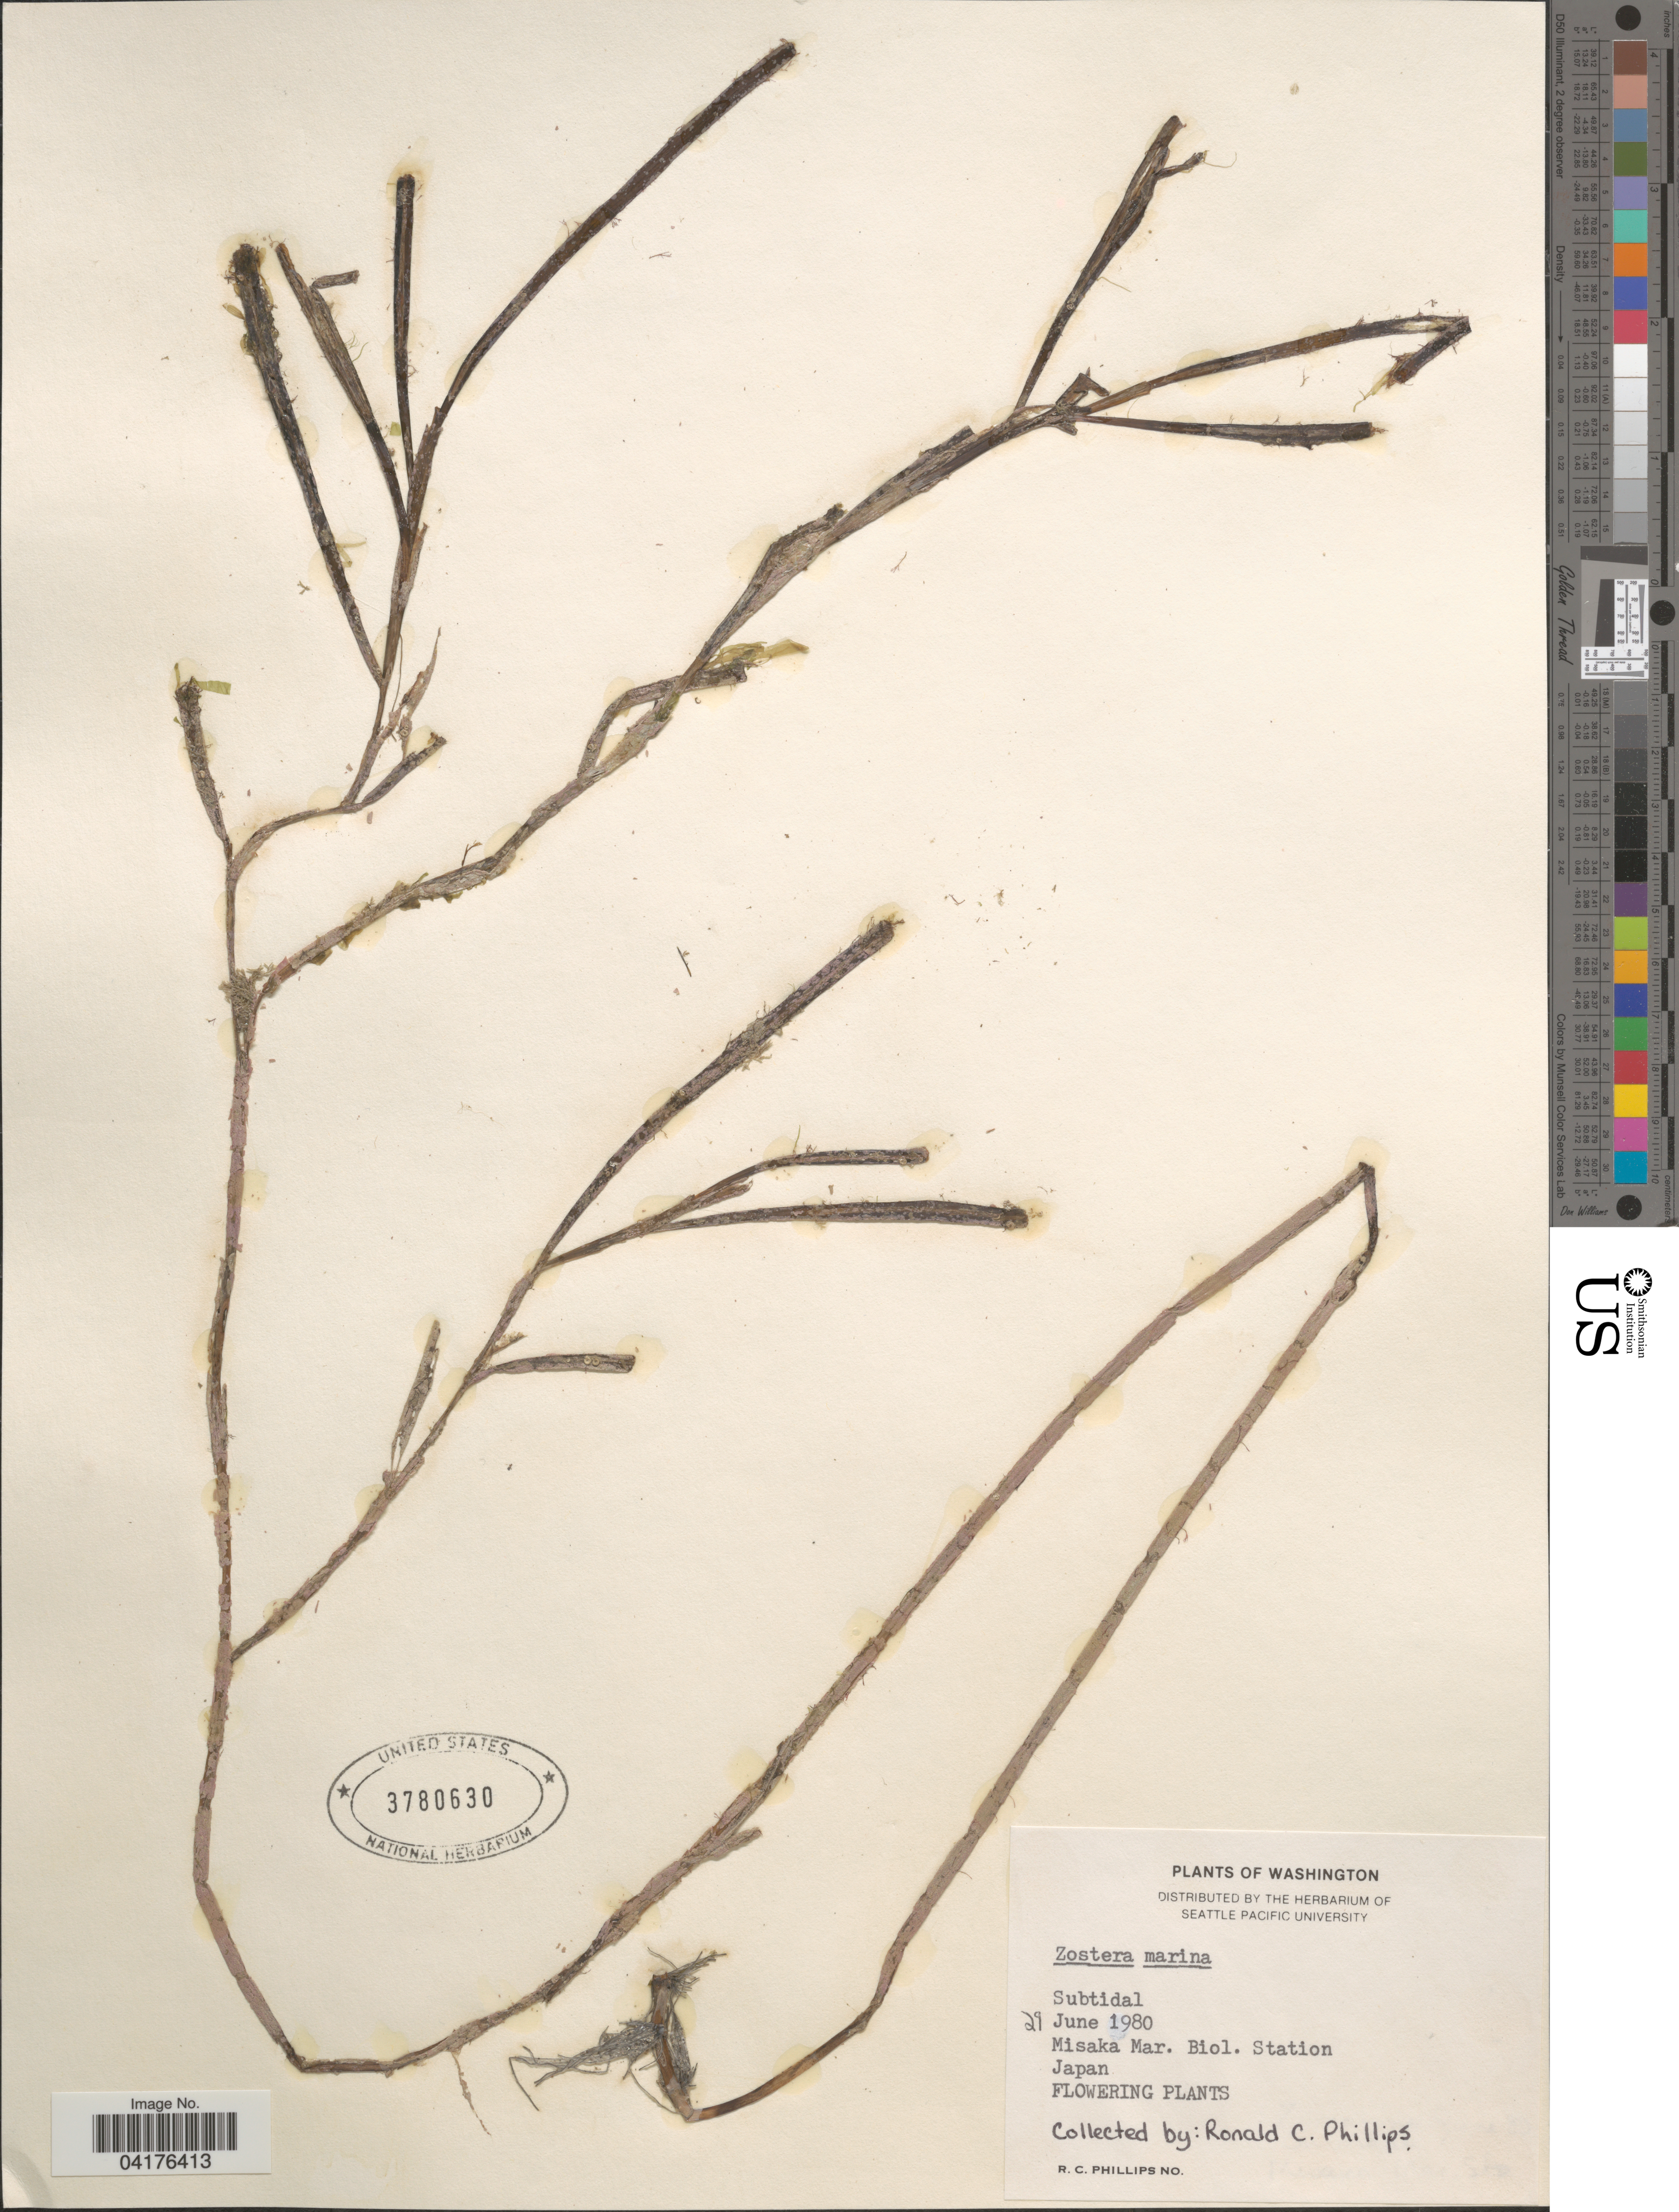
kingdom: Plantae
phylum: Tracheophyta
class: Liliopsida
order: Alismatales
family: Zosteraceae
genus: Zostera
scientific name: Zostera marina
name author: L.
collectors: R. C. Phillips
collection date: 1980-06-29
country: Japan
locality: Misaka Mar. Biol. Station.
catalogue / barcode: US 3780630